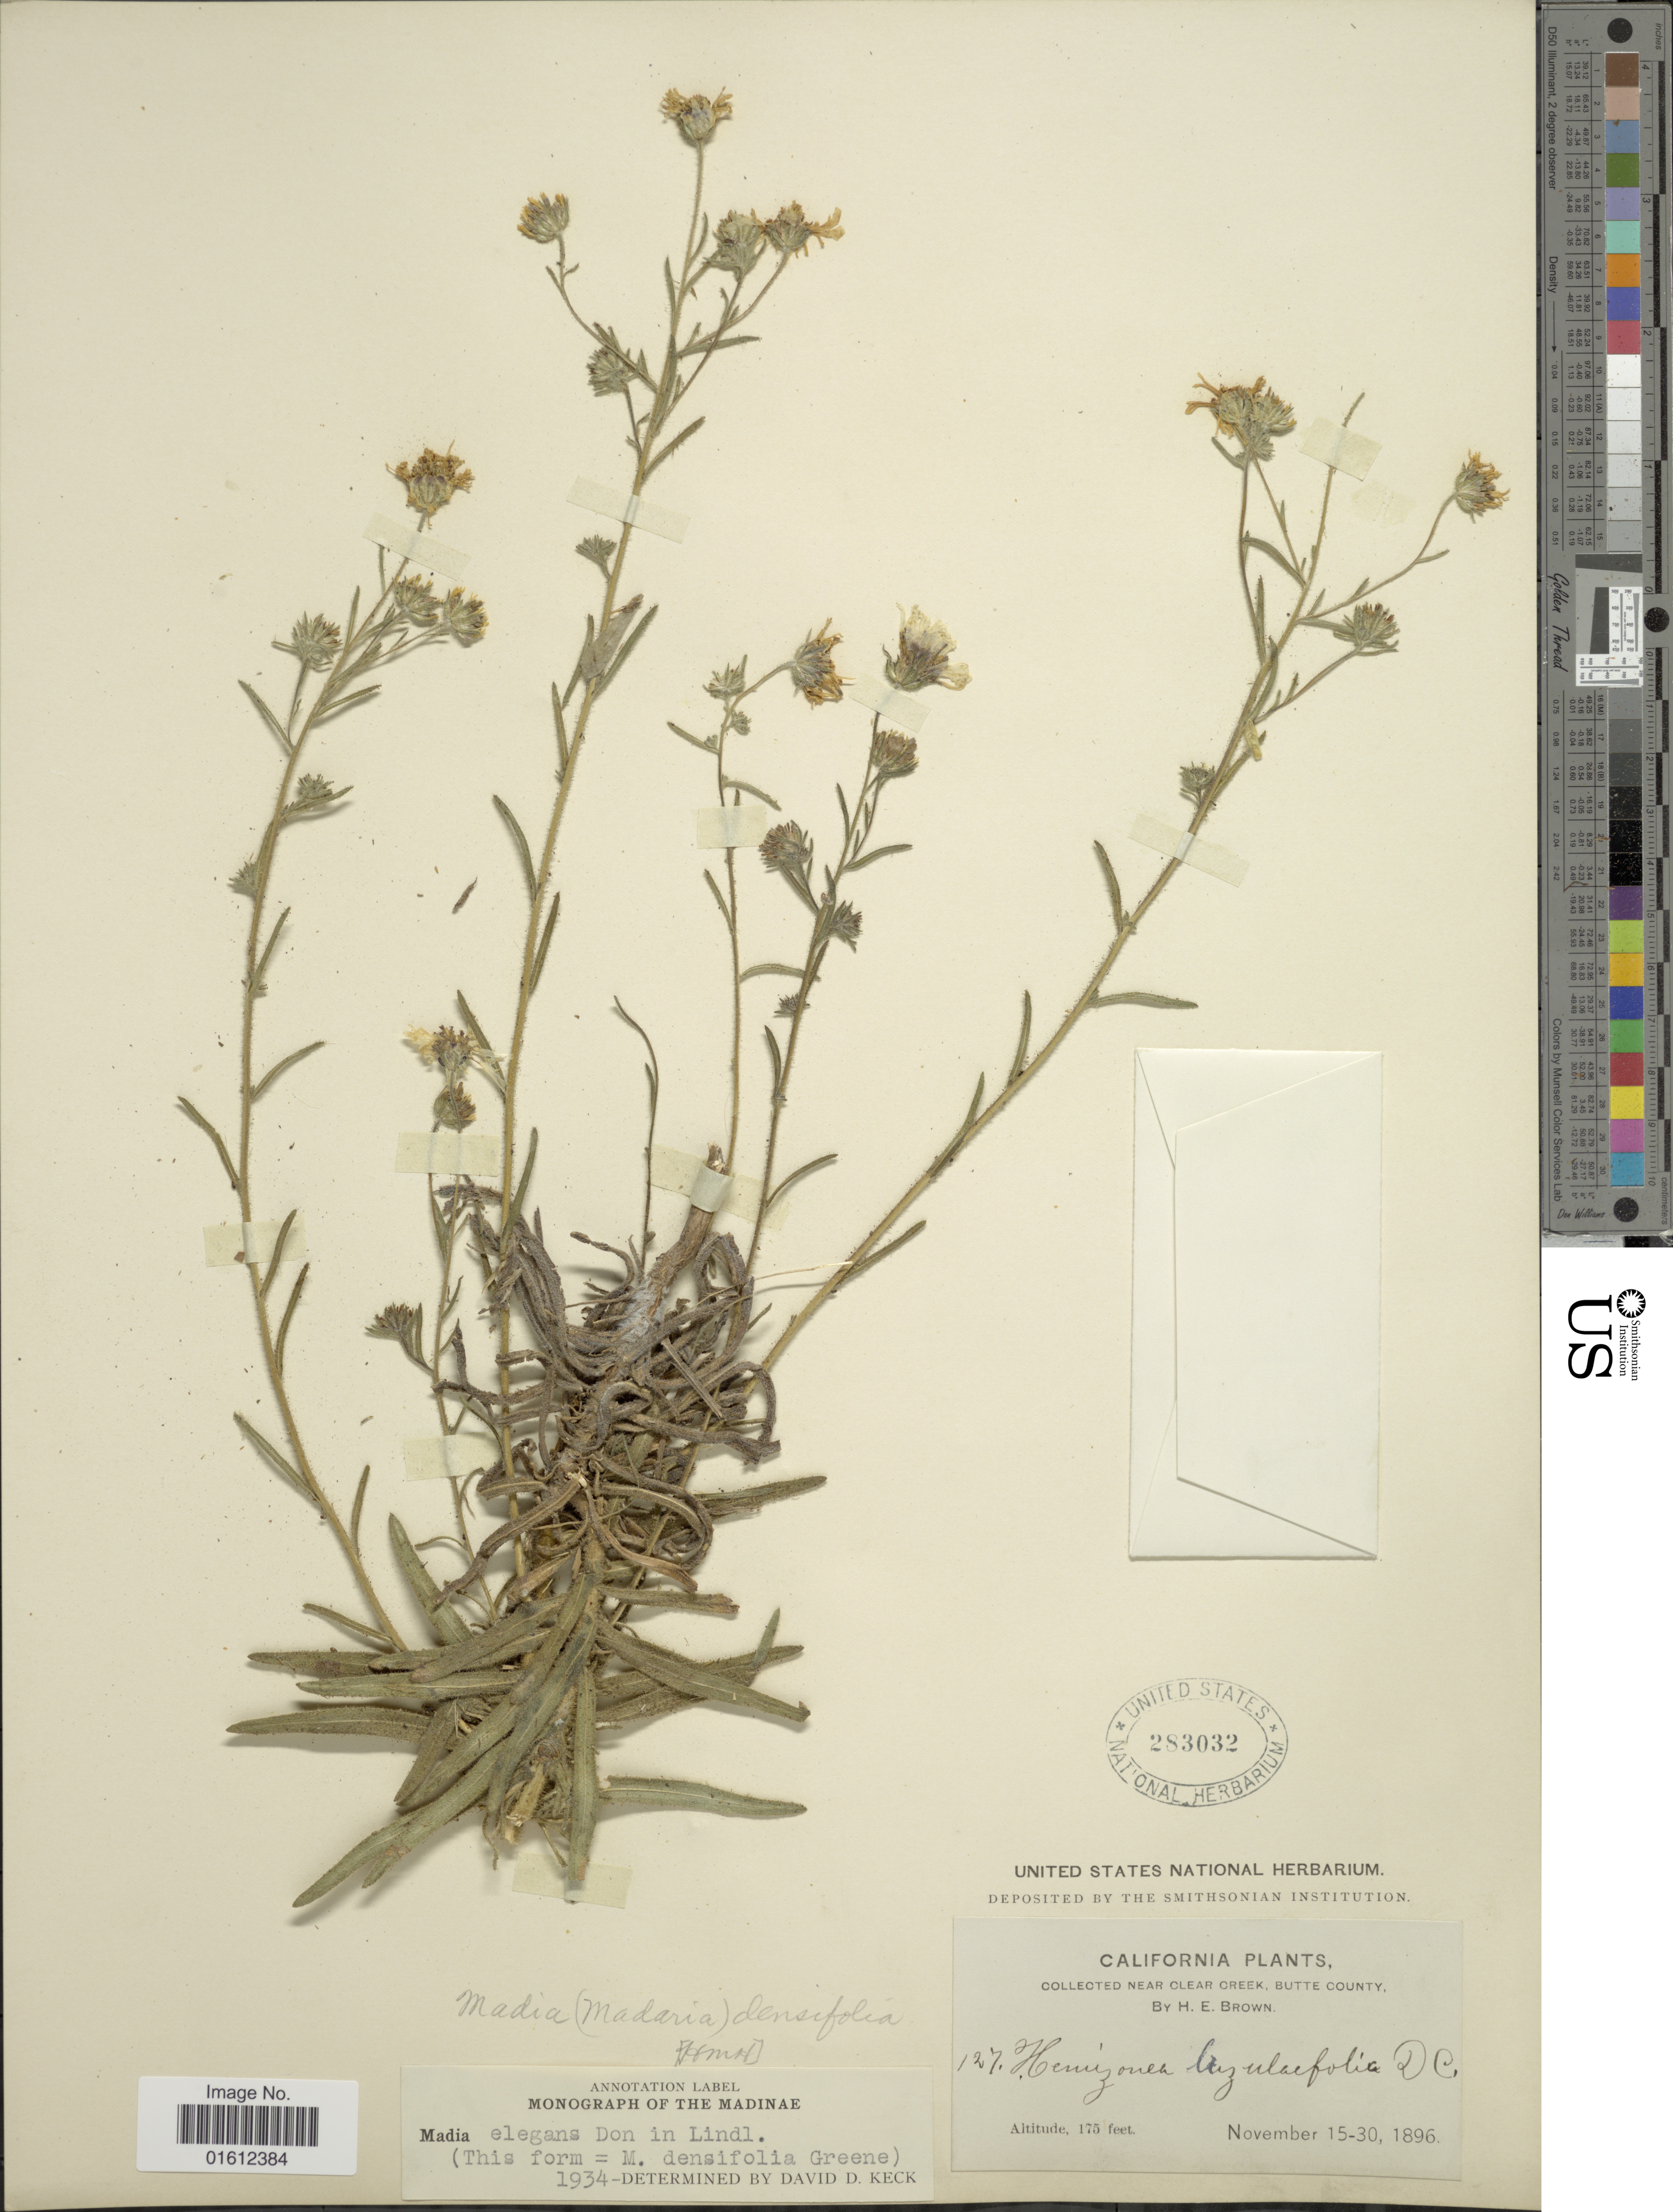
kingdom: Plantae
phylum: Tracheophyta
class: Magnoliopsida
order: Asterales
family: Asteraceae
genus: Madia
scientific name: Madia elegans subsp. densifolia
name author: (Greene) D.D. Keck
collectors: H. E. Brown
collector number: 127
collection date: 1896-11-15/1896-11-30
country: United States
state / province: California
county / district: Butte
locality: Near Clear Creek, Butte County.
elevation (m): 53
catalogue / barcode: US 283032